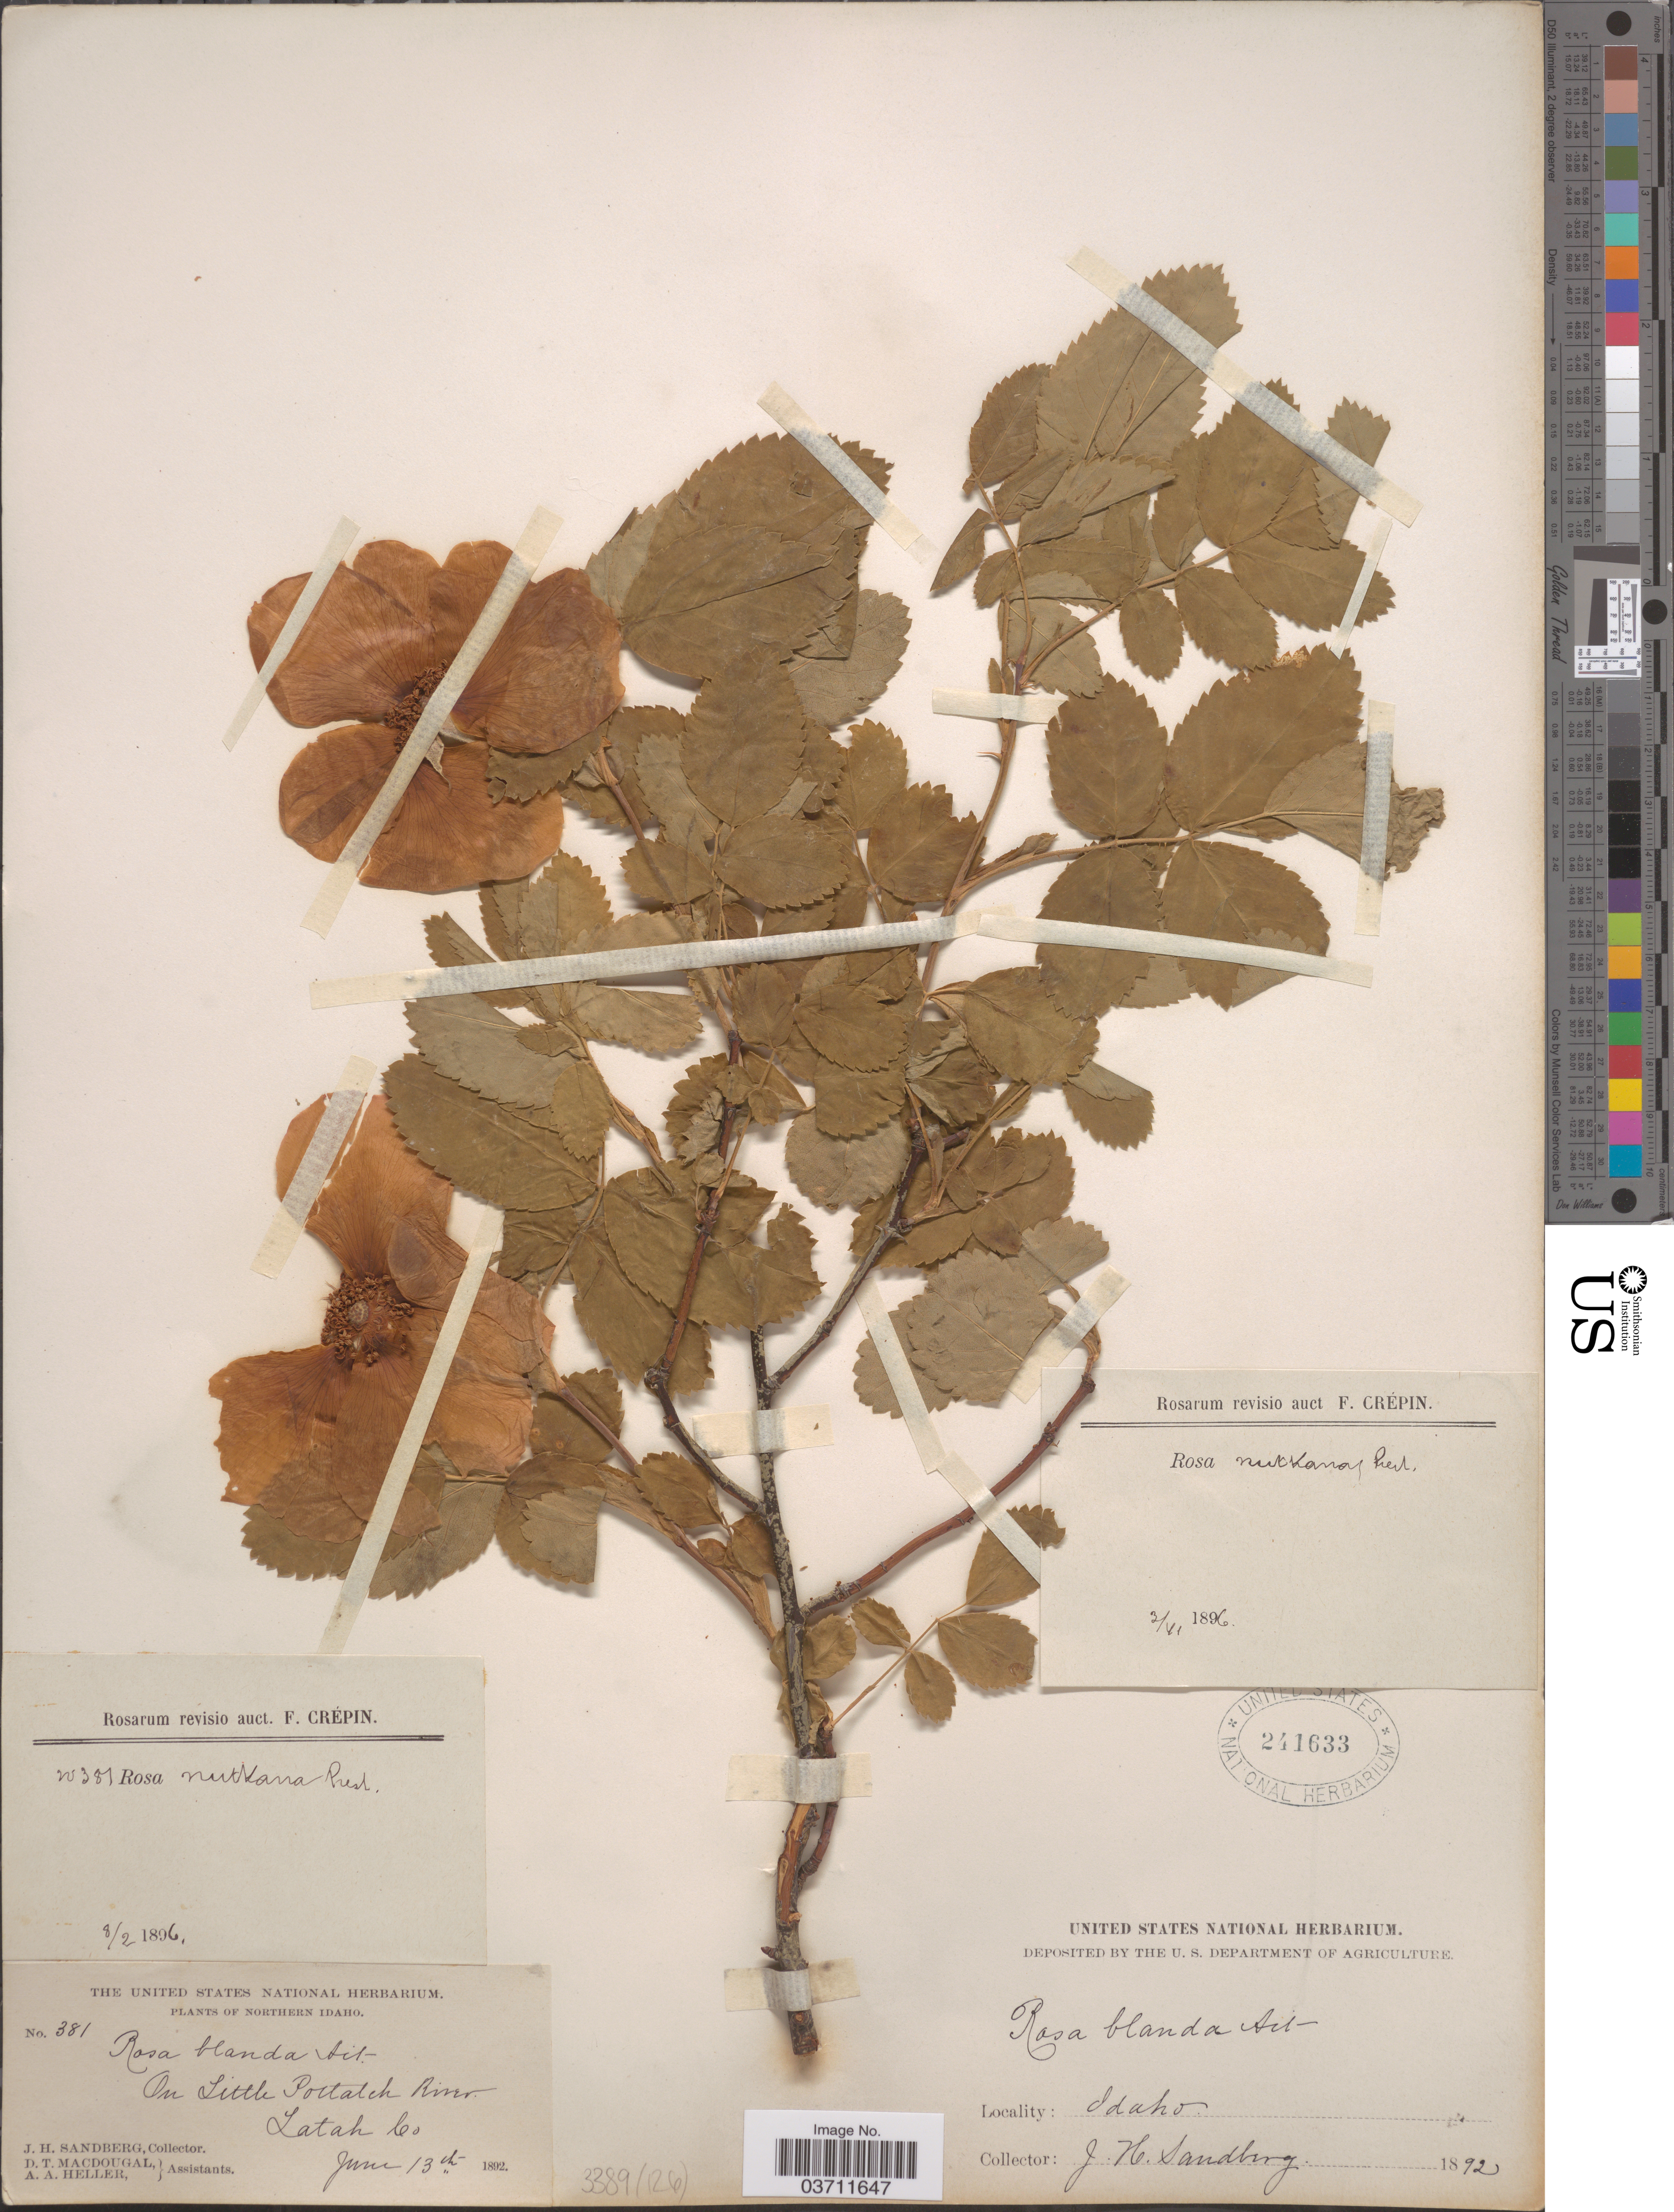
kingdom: Plantae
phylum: Tracheophyta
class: Magnoliopsida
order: Rosales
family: Rosaceae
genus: Rosa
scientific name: Rosa nutkana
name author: C. Presl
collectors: J. H. Sandberg, D. T. MacDougal & A. A. Heller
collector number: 381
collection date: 1892-06-13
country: United States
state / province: Idaho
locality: Northern Idaho. On Little Potlatch River, Latah Co.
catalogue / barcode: US 241633